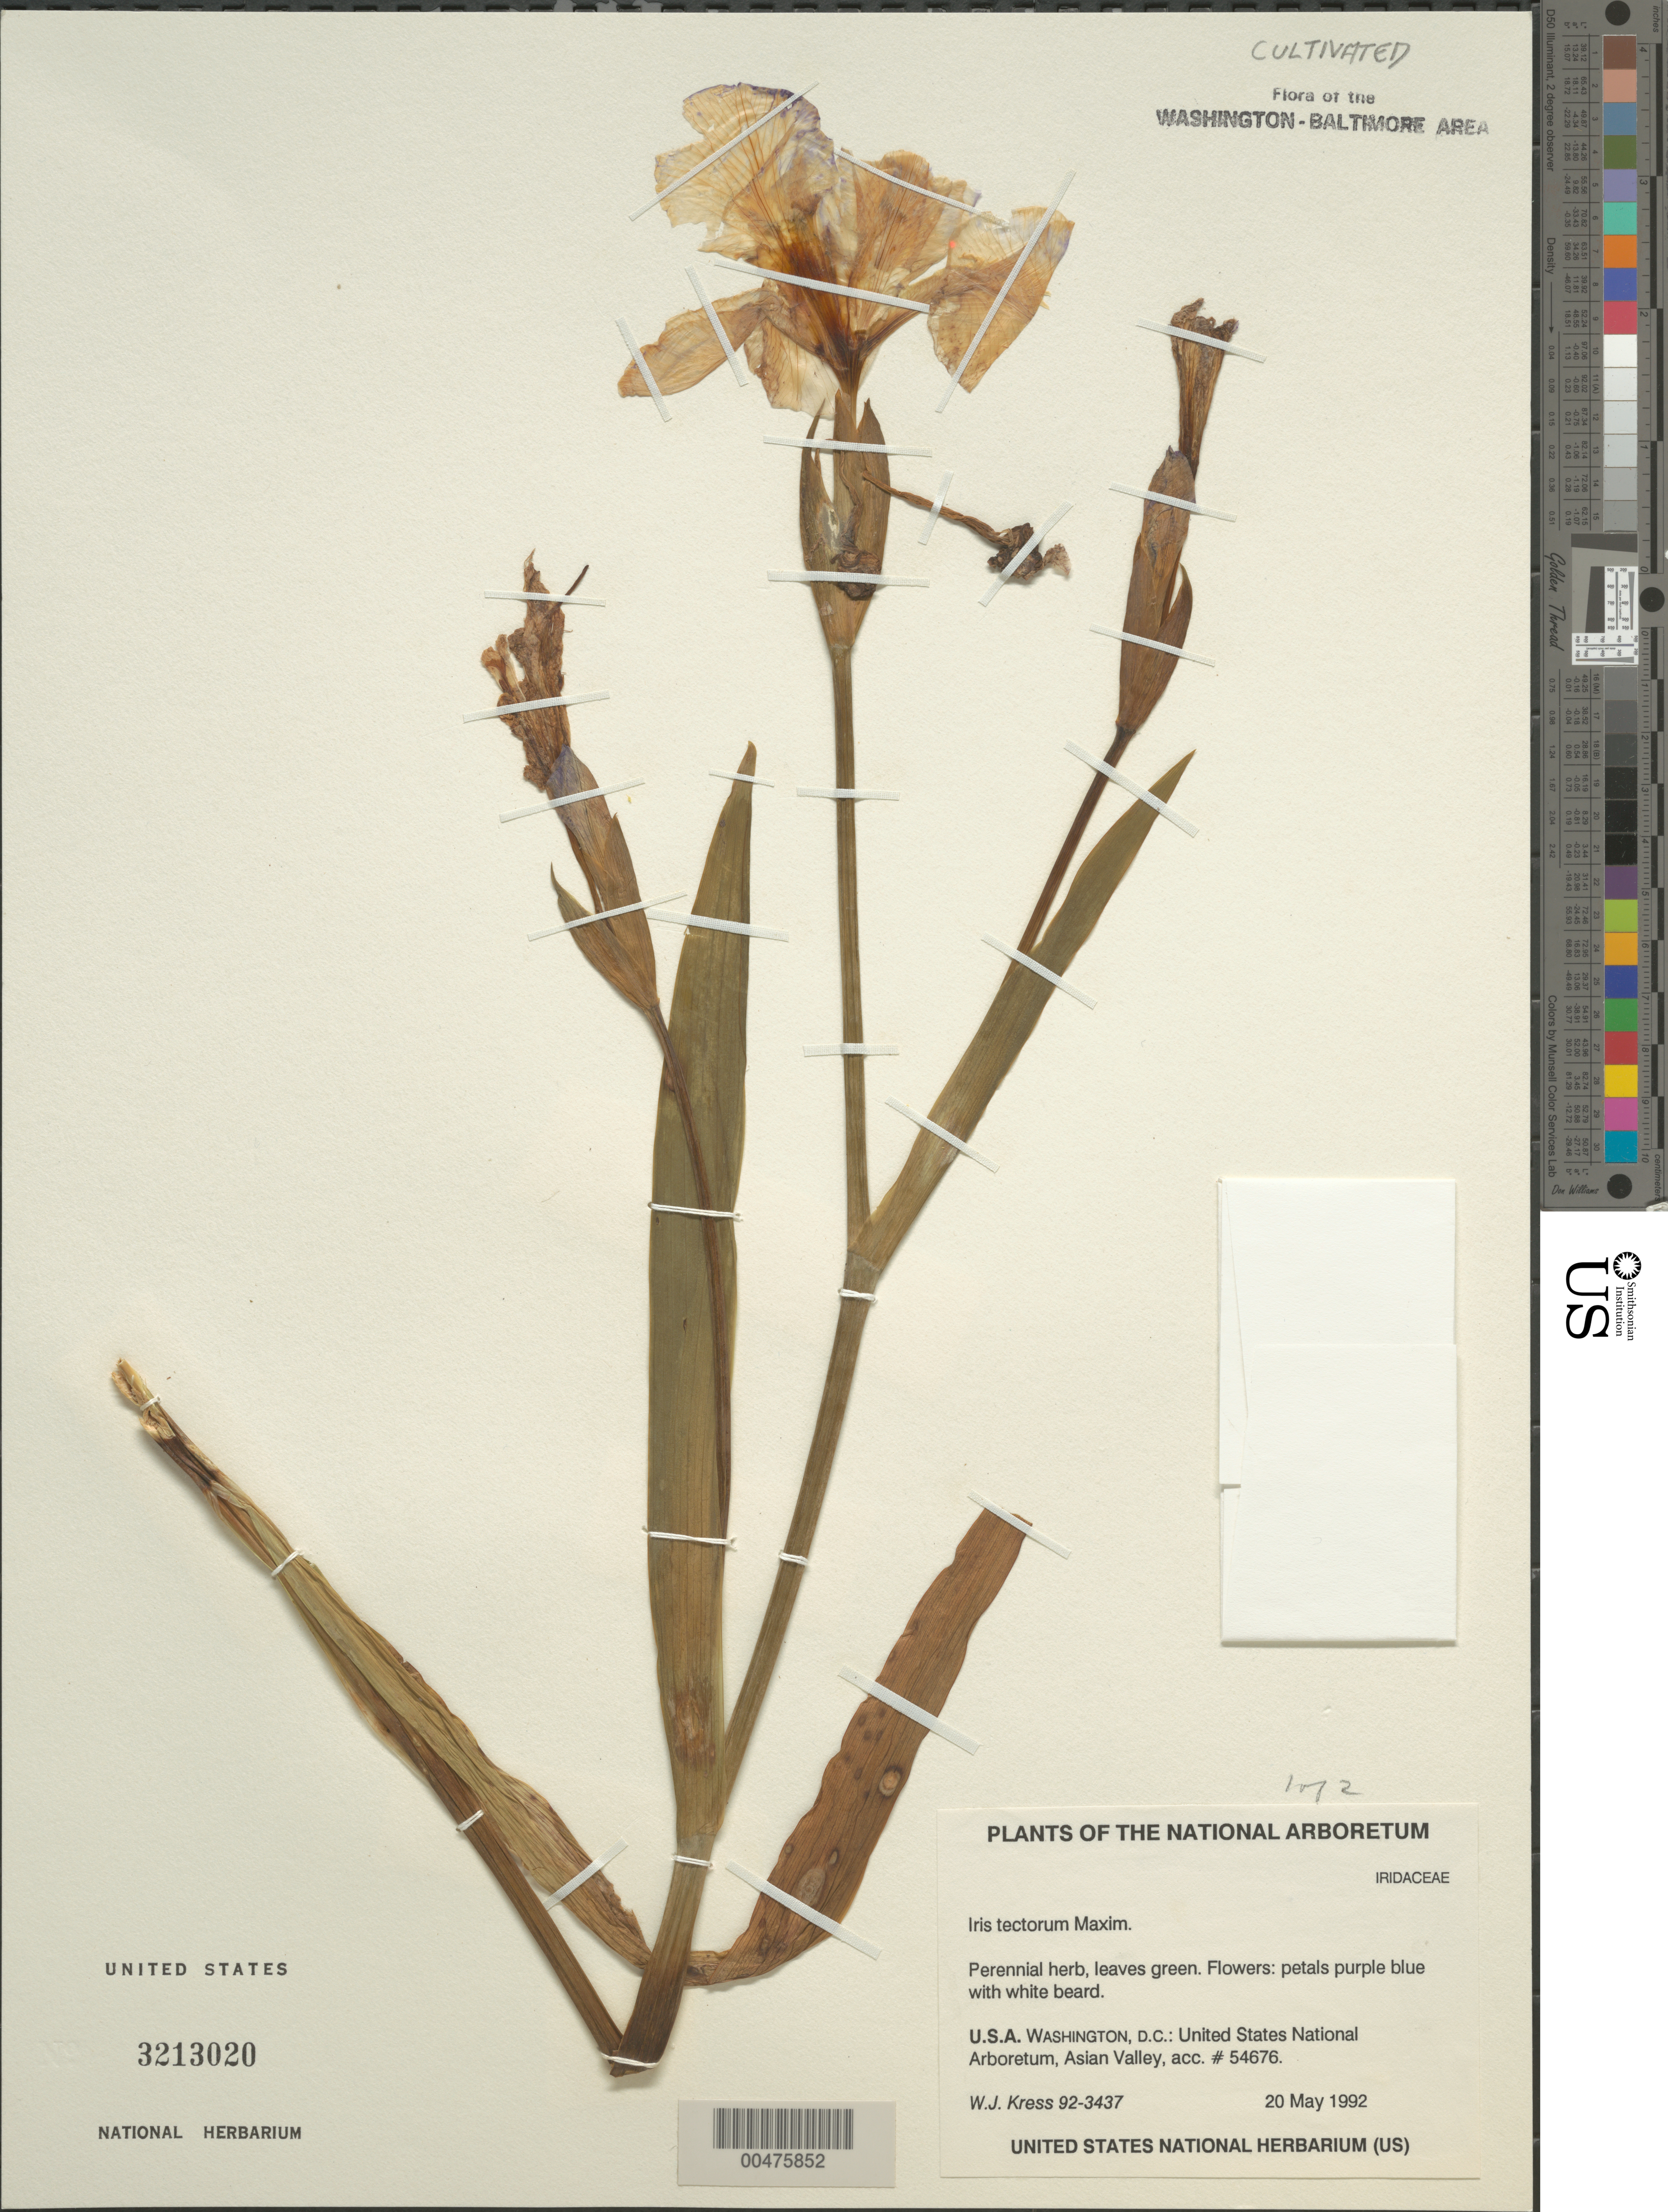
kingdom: Plantae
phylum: Tracheophyta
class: Liliopsida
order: Asparagales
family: Iridaceae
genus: Iris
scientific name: Iris tectorum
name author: Maxim.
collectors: W. J. Kress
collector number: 92-3437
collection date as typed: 20 May 1992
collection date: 1992-05-20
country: United States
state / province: District of Columbia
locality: United States National Arboretum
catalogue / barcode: US 3213020